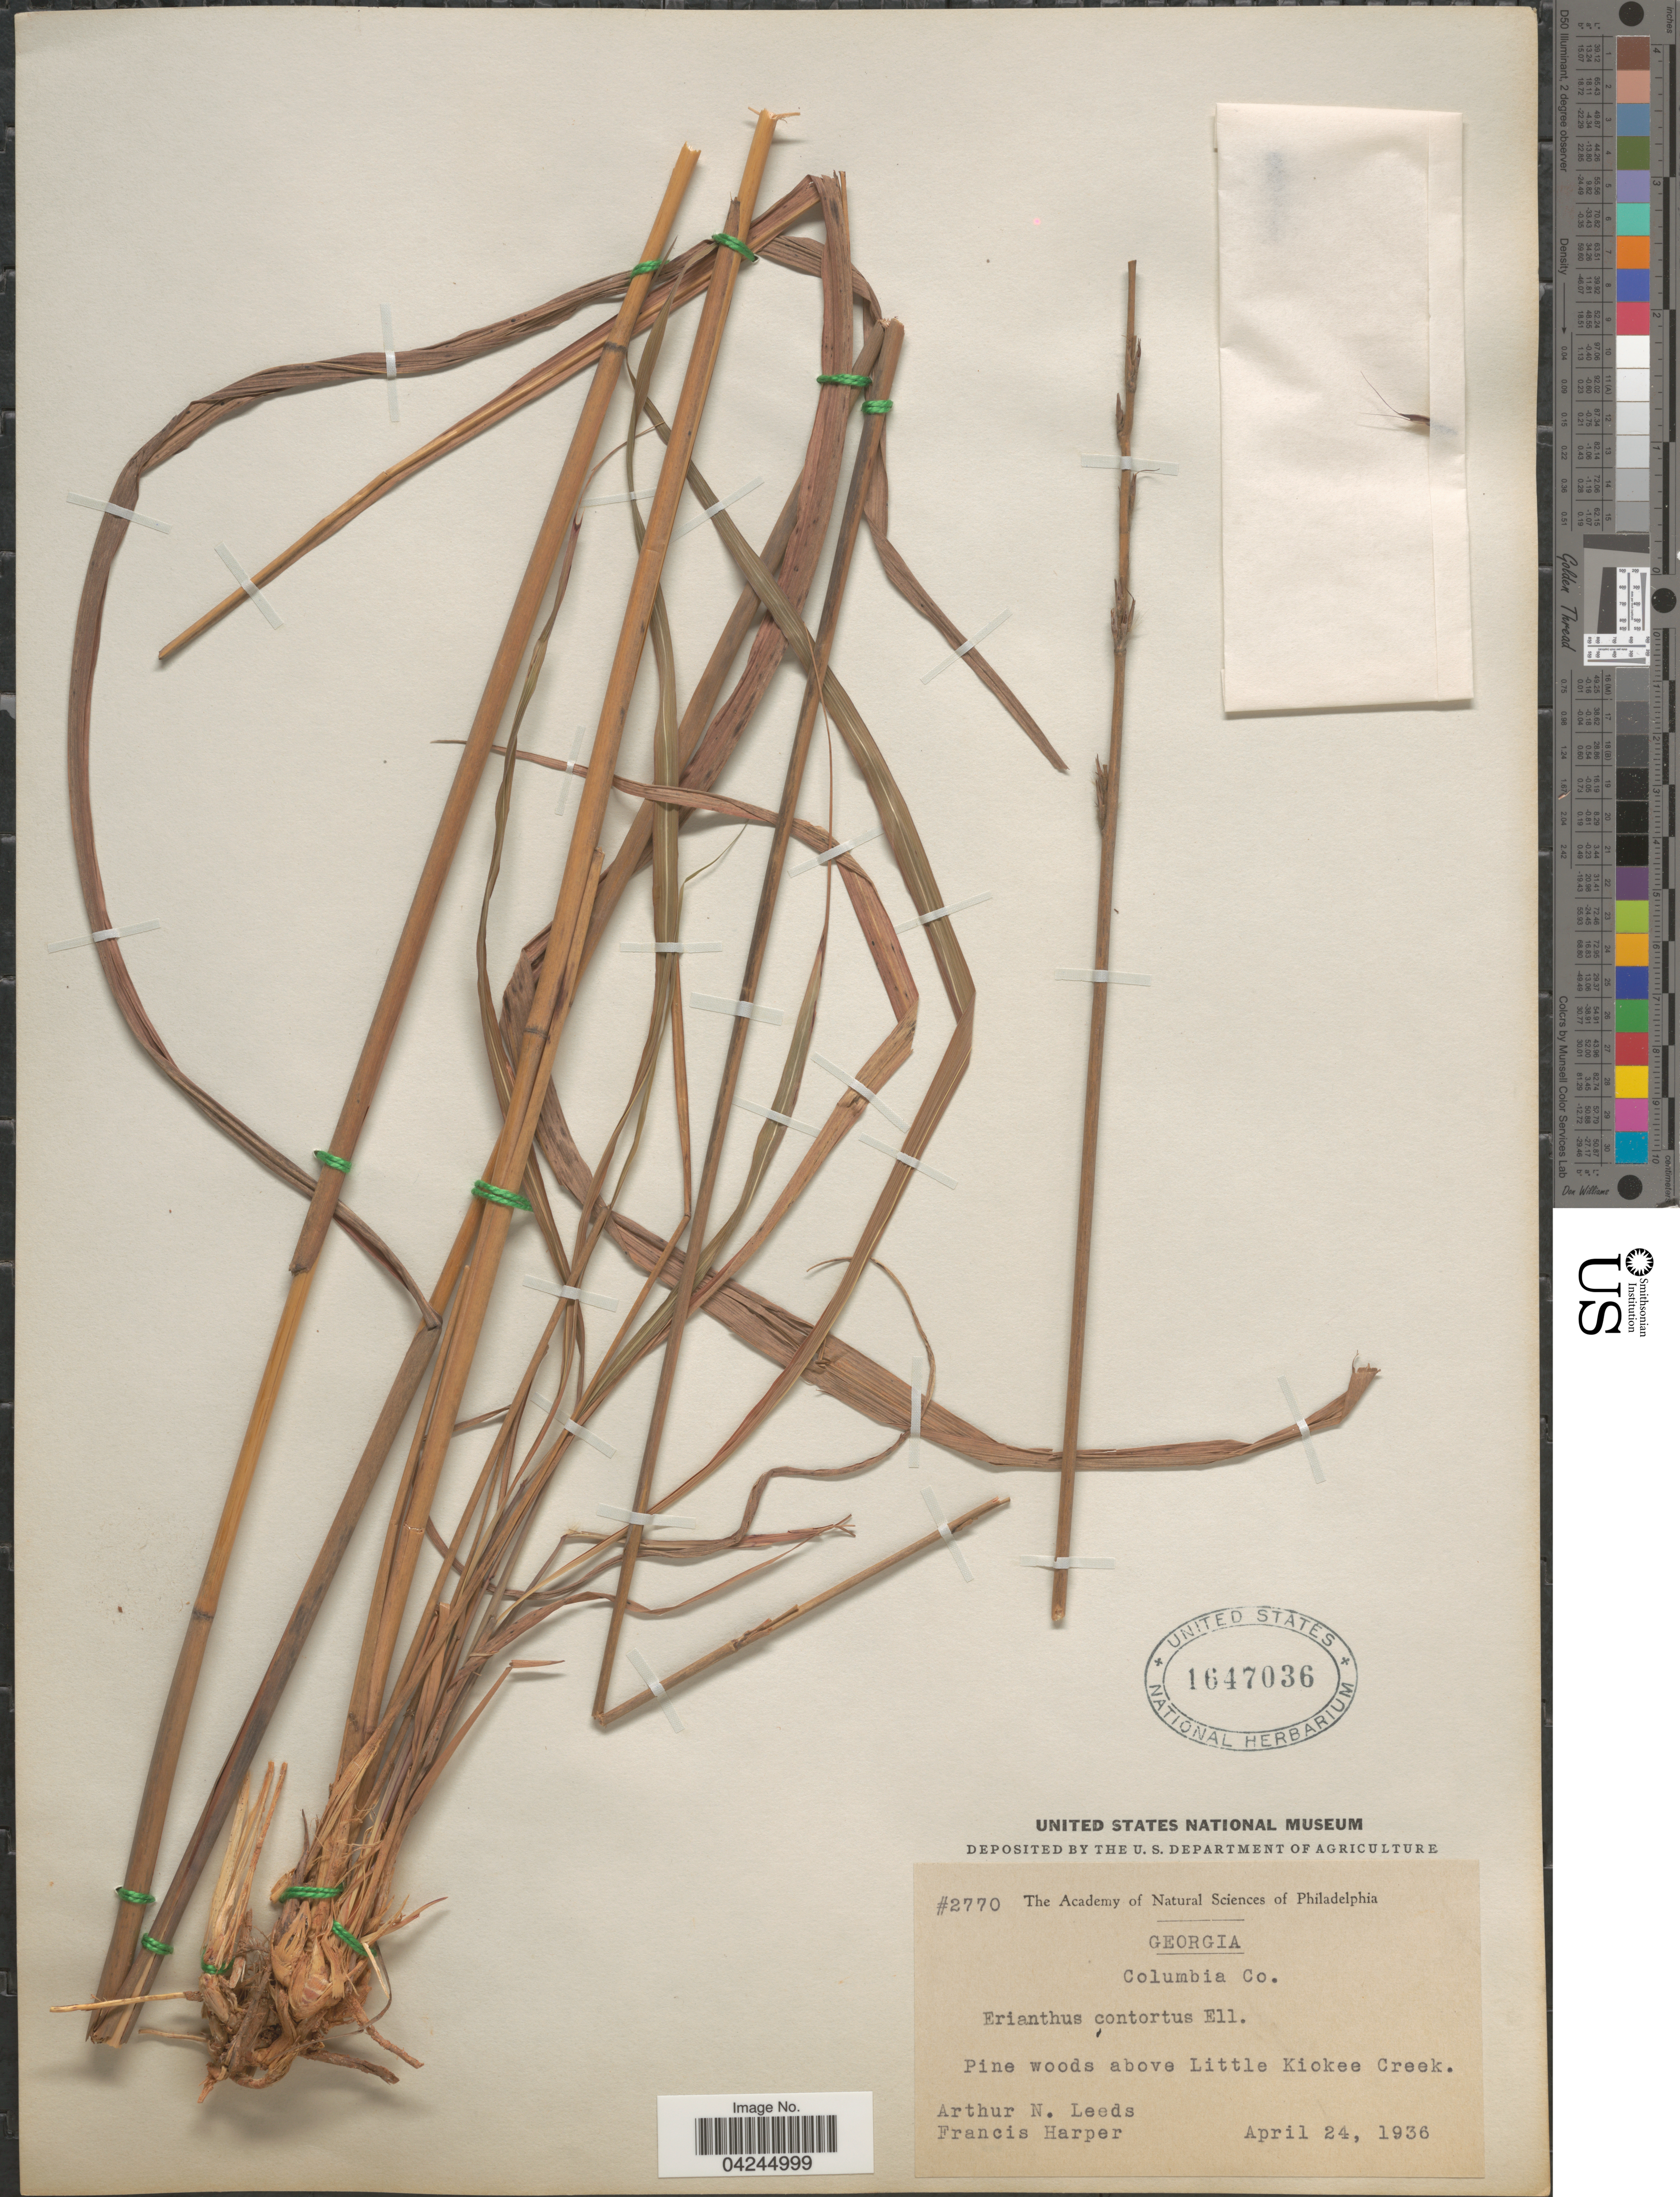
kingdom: Plantae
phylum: Tracheophyta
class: Liliopsida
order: Poales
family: Poaceae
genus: Erianthus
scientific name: Erianthus brevibarbis var. contortus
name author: (Elliott) D.B. Ward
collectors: A. Leeds & F. Harper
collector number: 2770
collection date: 1936-04-24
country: United States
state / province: Georgia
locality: Columbia Co. Pine woods above Little Kiokee Creek.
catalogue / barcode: US 1647036